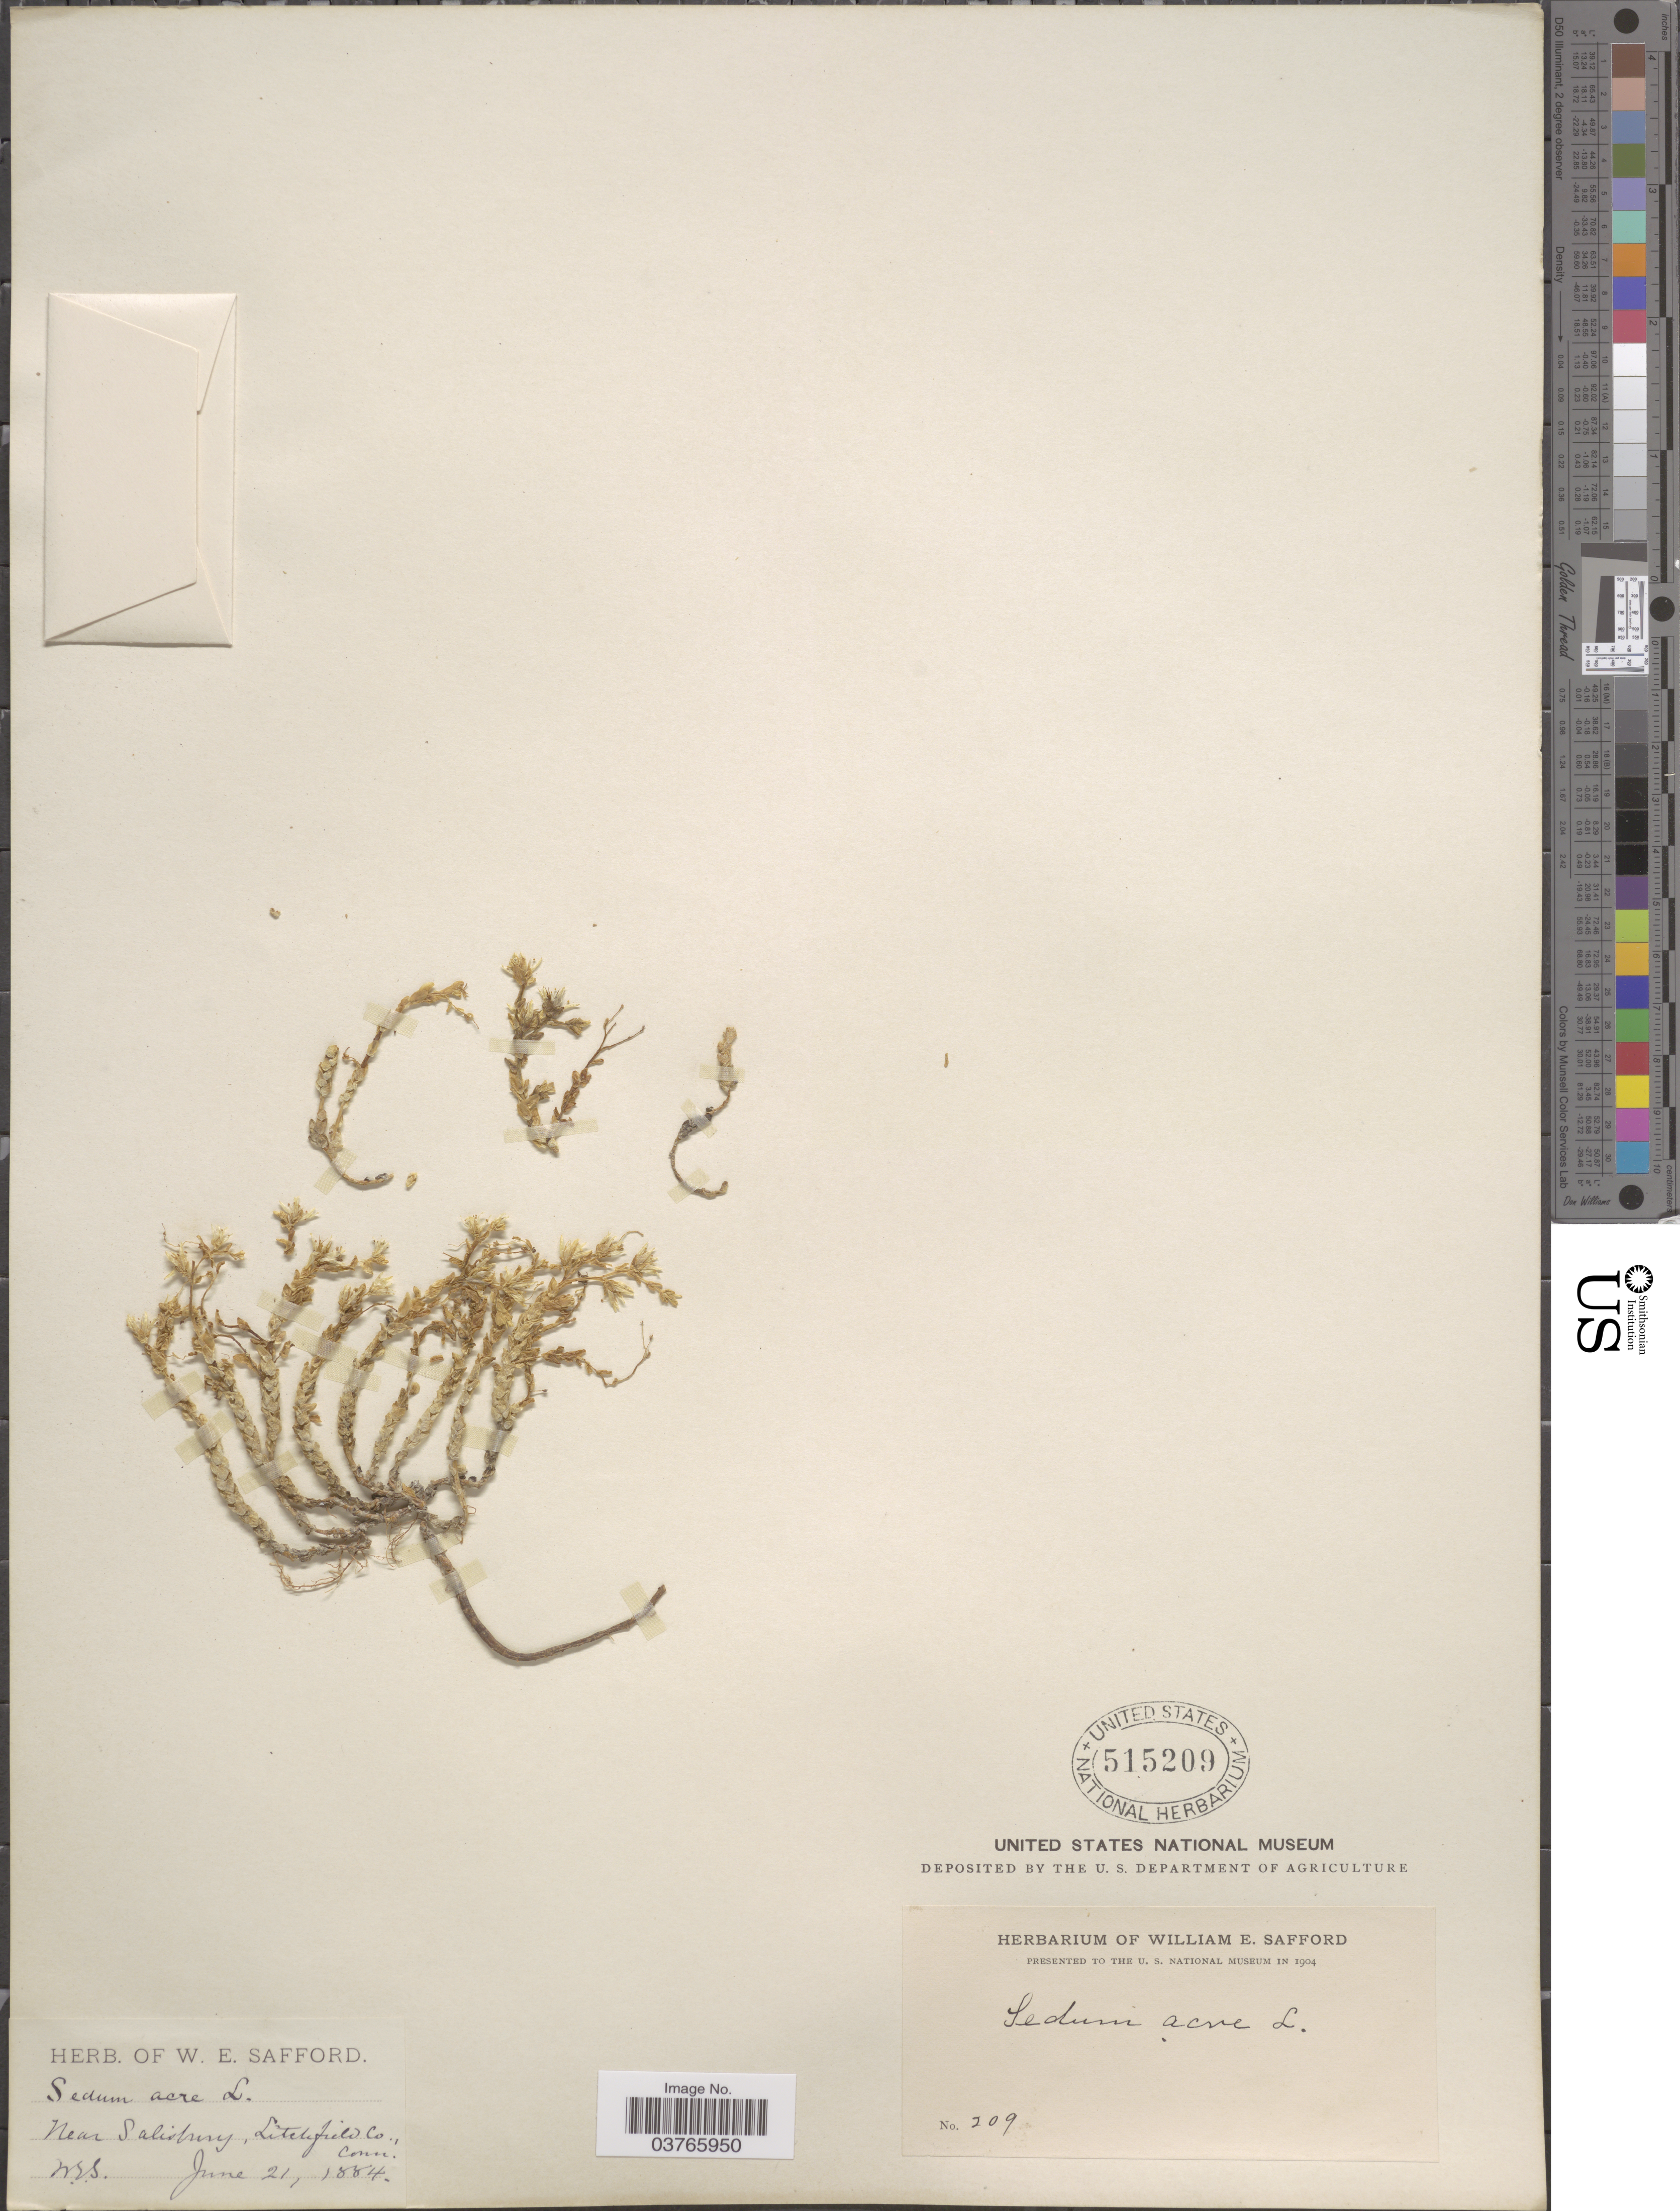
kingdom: Plantae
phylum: Tracheophyta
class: Magnoliopsida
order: Saxifragales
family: Crassulaceae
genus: Sedum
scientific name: Sedum acre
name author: L.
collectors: W. E. Safford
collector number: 209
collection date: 1884-06-21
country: United States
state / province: Connecticut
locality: Near Salisbury, Litchfield Co.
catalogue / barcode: US 515209